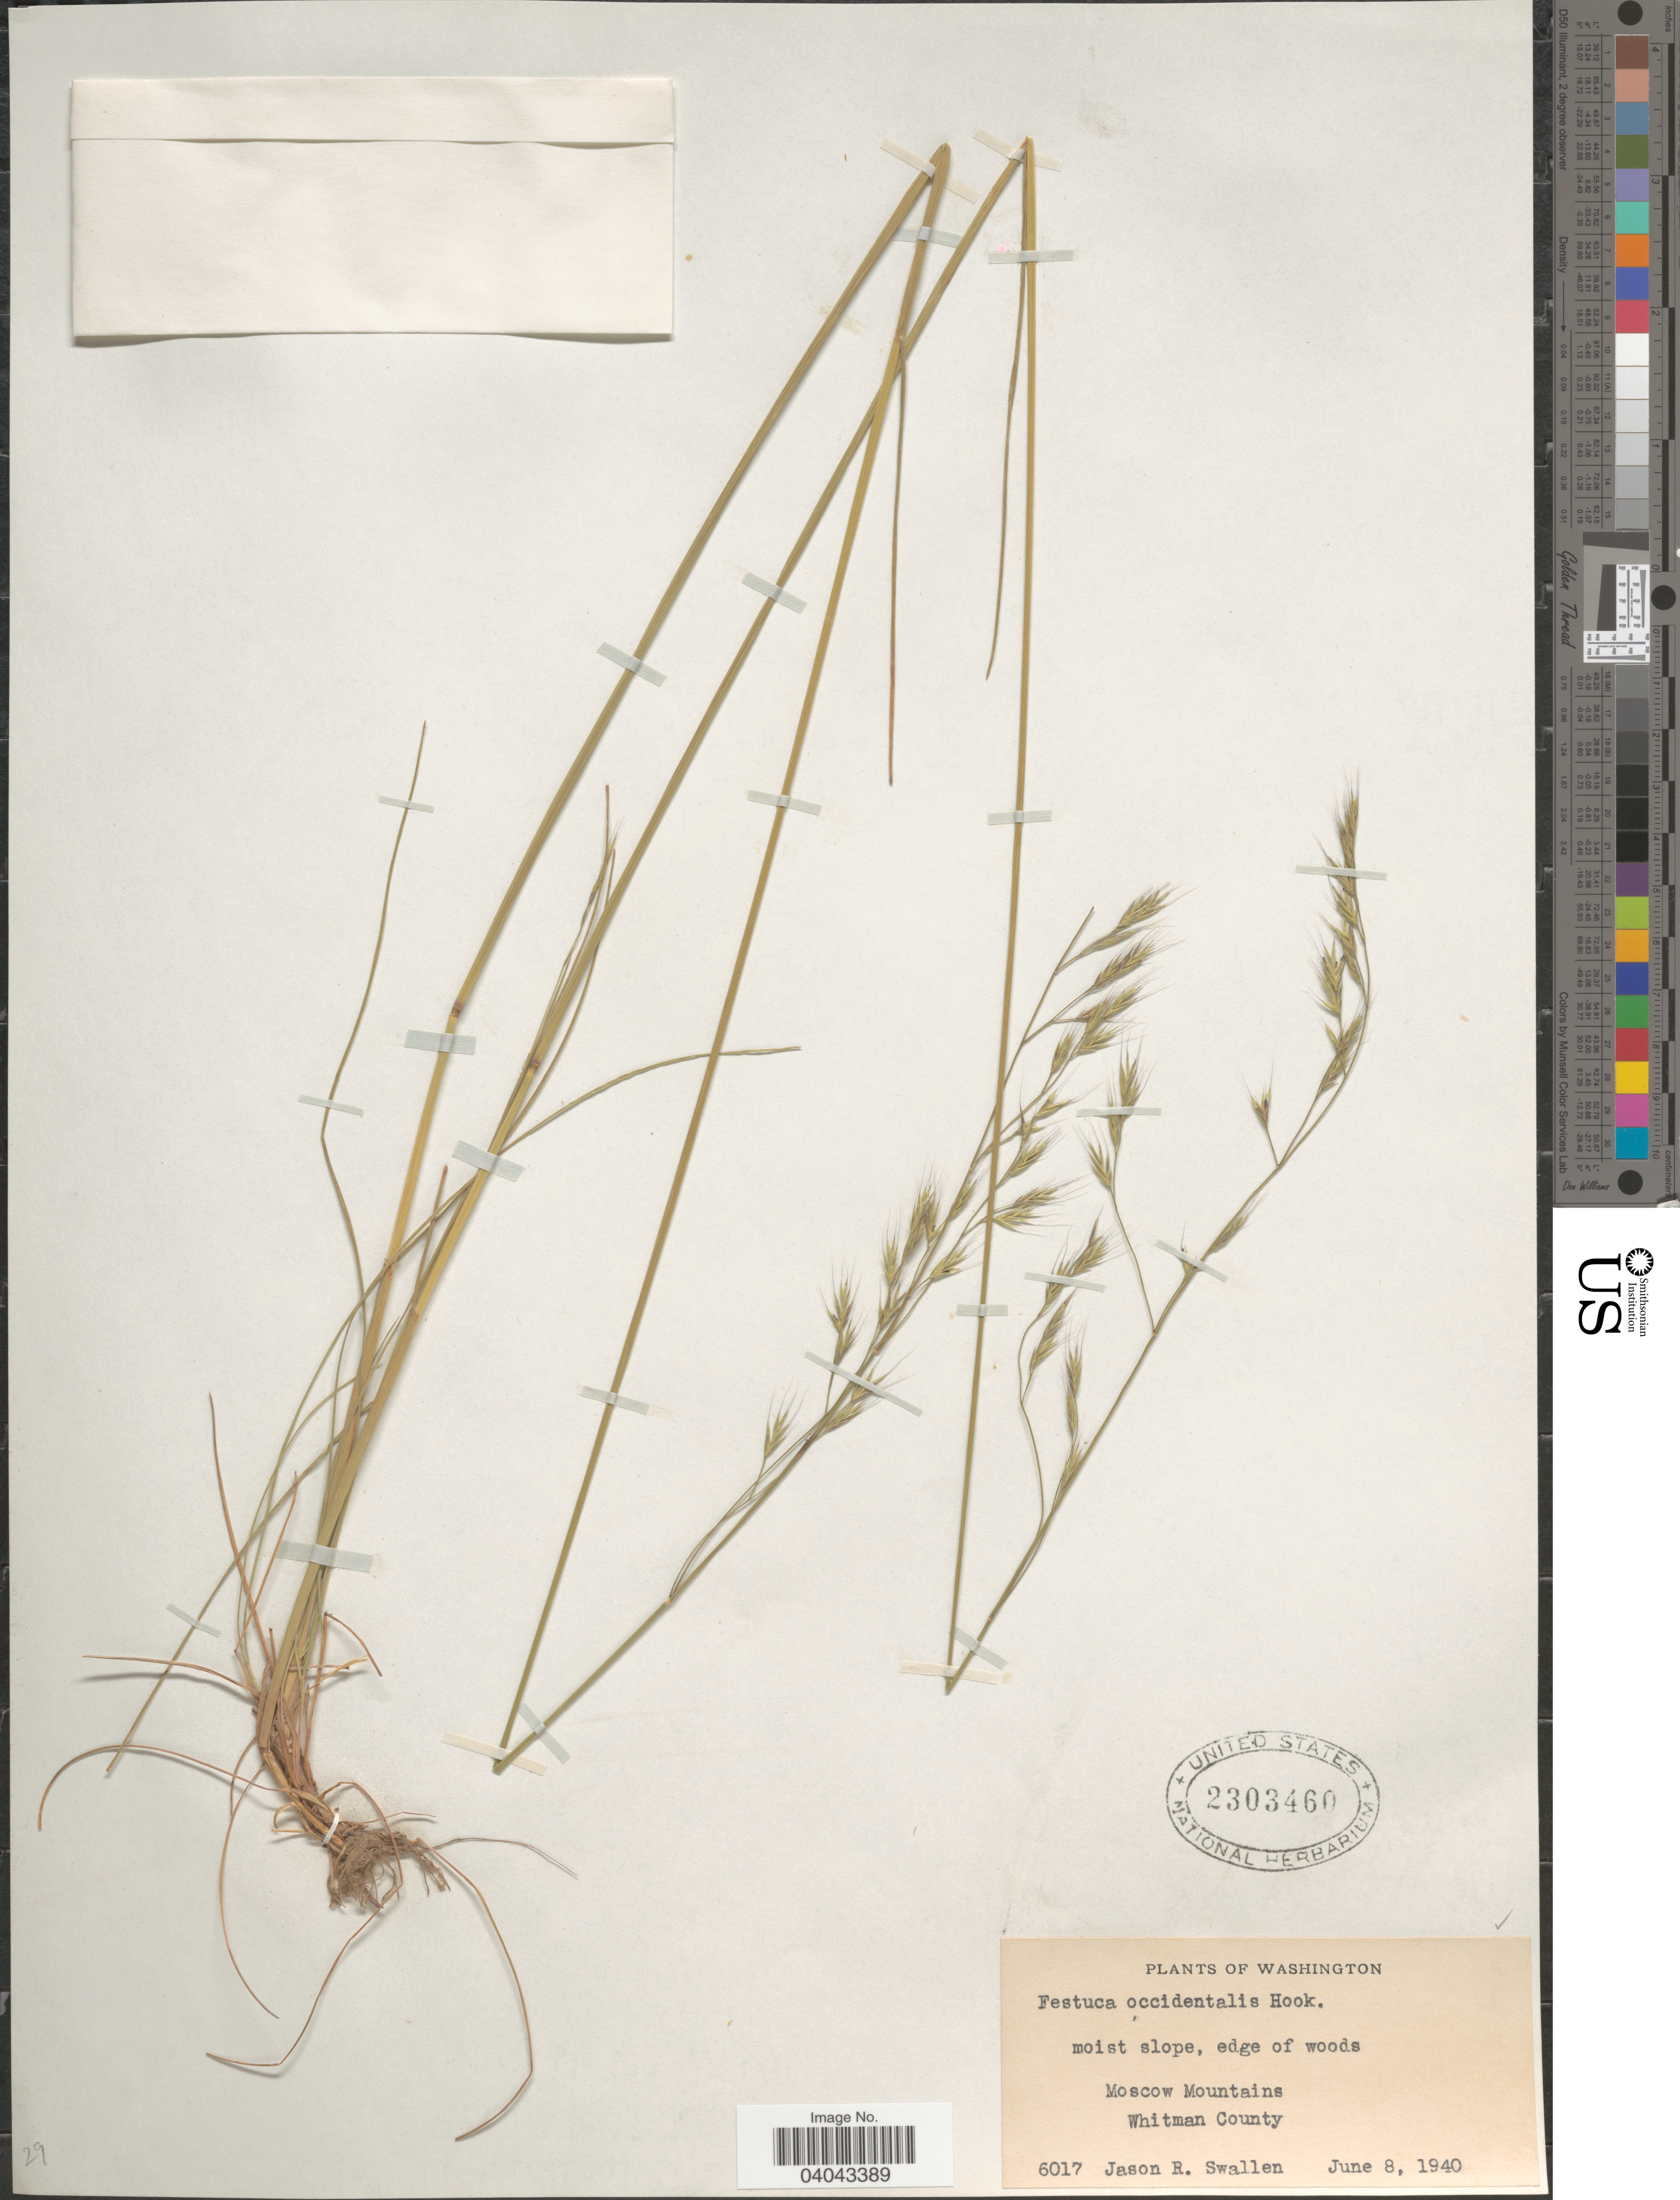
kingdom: Plantae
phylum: Tracheophyta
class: Liliopsida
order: Poales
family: Poaceae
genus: Festuca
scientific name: Festuca occidentalis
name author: Hook.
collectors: J. R. Swallen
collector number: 6017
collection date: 1940-06-08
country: United States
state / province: Washington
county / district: Whitman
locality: Moist slope, edge of woods. Moscow Mountains. Whitman County.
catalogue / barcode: US 2303460